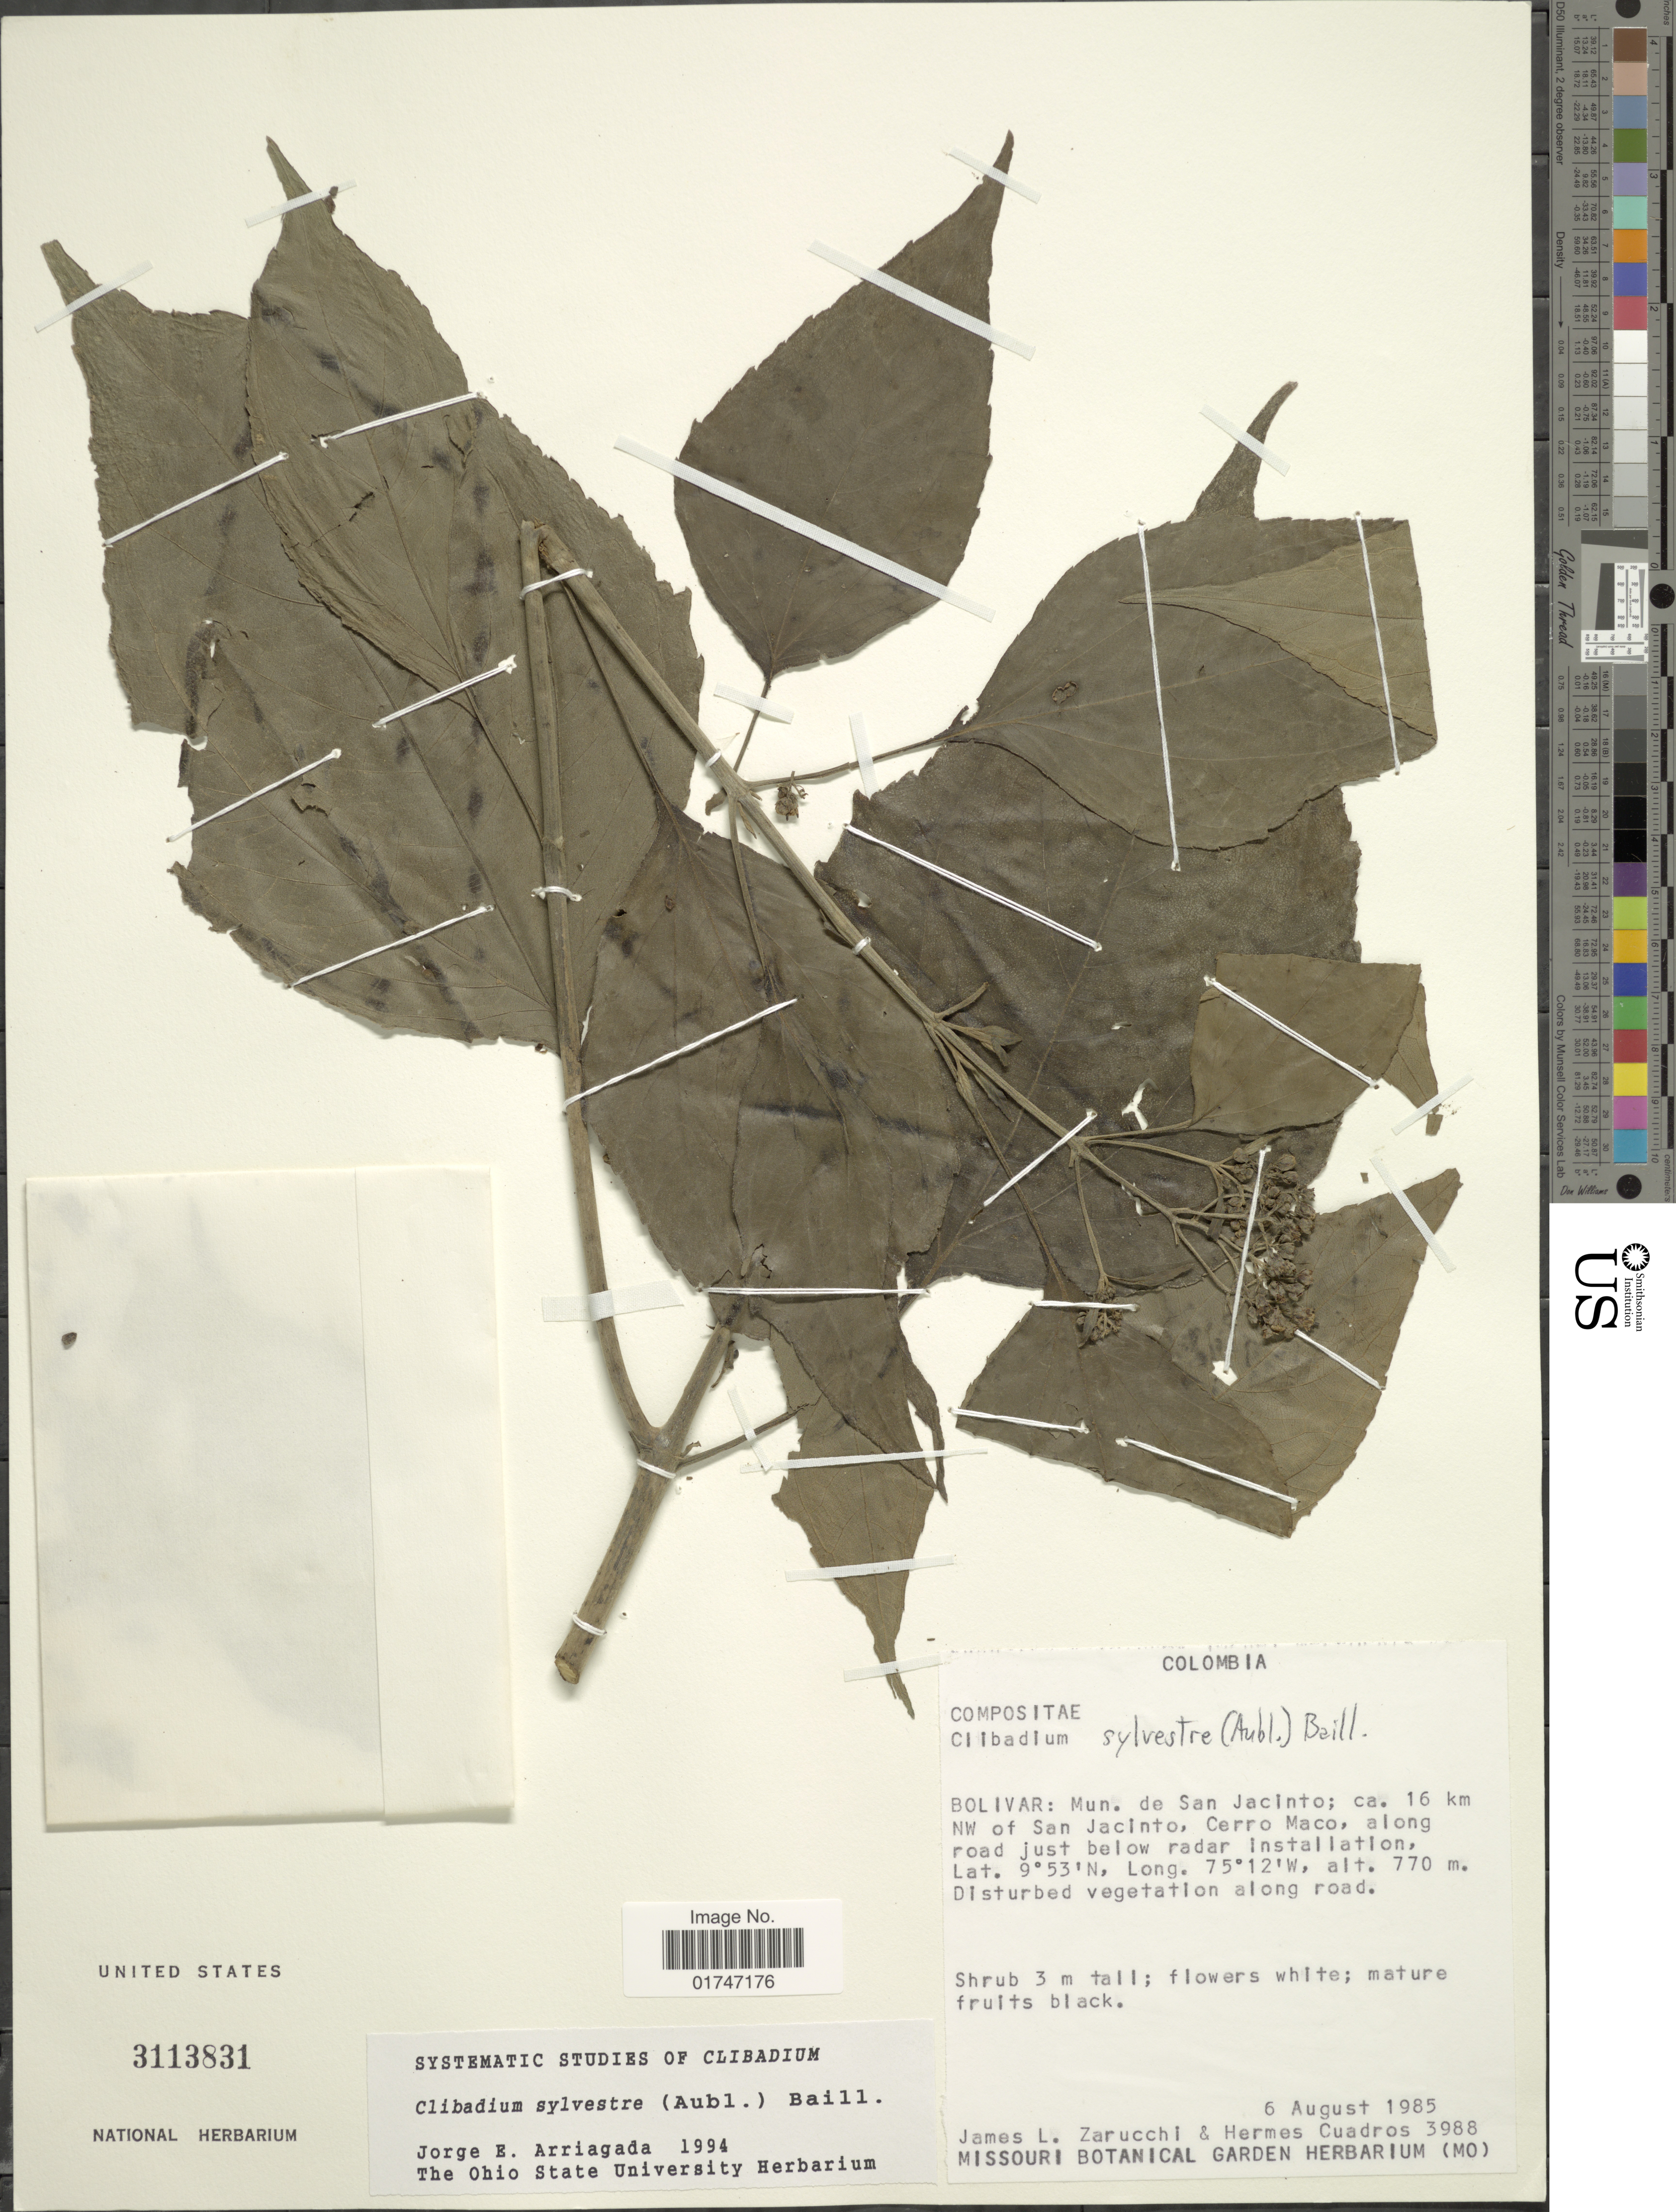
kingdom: Plantae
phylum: Tracheophyta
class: Magnoliopsida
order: Asterales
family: Asteraceae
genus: Clibadium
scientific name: Clibadium sylvestre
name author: (Aubl.) Baill.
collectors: J. L. Zarucchi & H. Cuadros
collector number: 3988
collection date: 1985-08-06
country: Colombia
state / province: Bolívar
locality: Bolivar: Mun. de San Jacinto; ca. 16 km NW of San Jacinto, Cerro Maco, along road just below radar installation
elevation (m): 770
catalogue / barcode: US 3113831